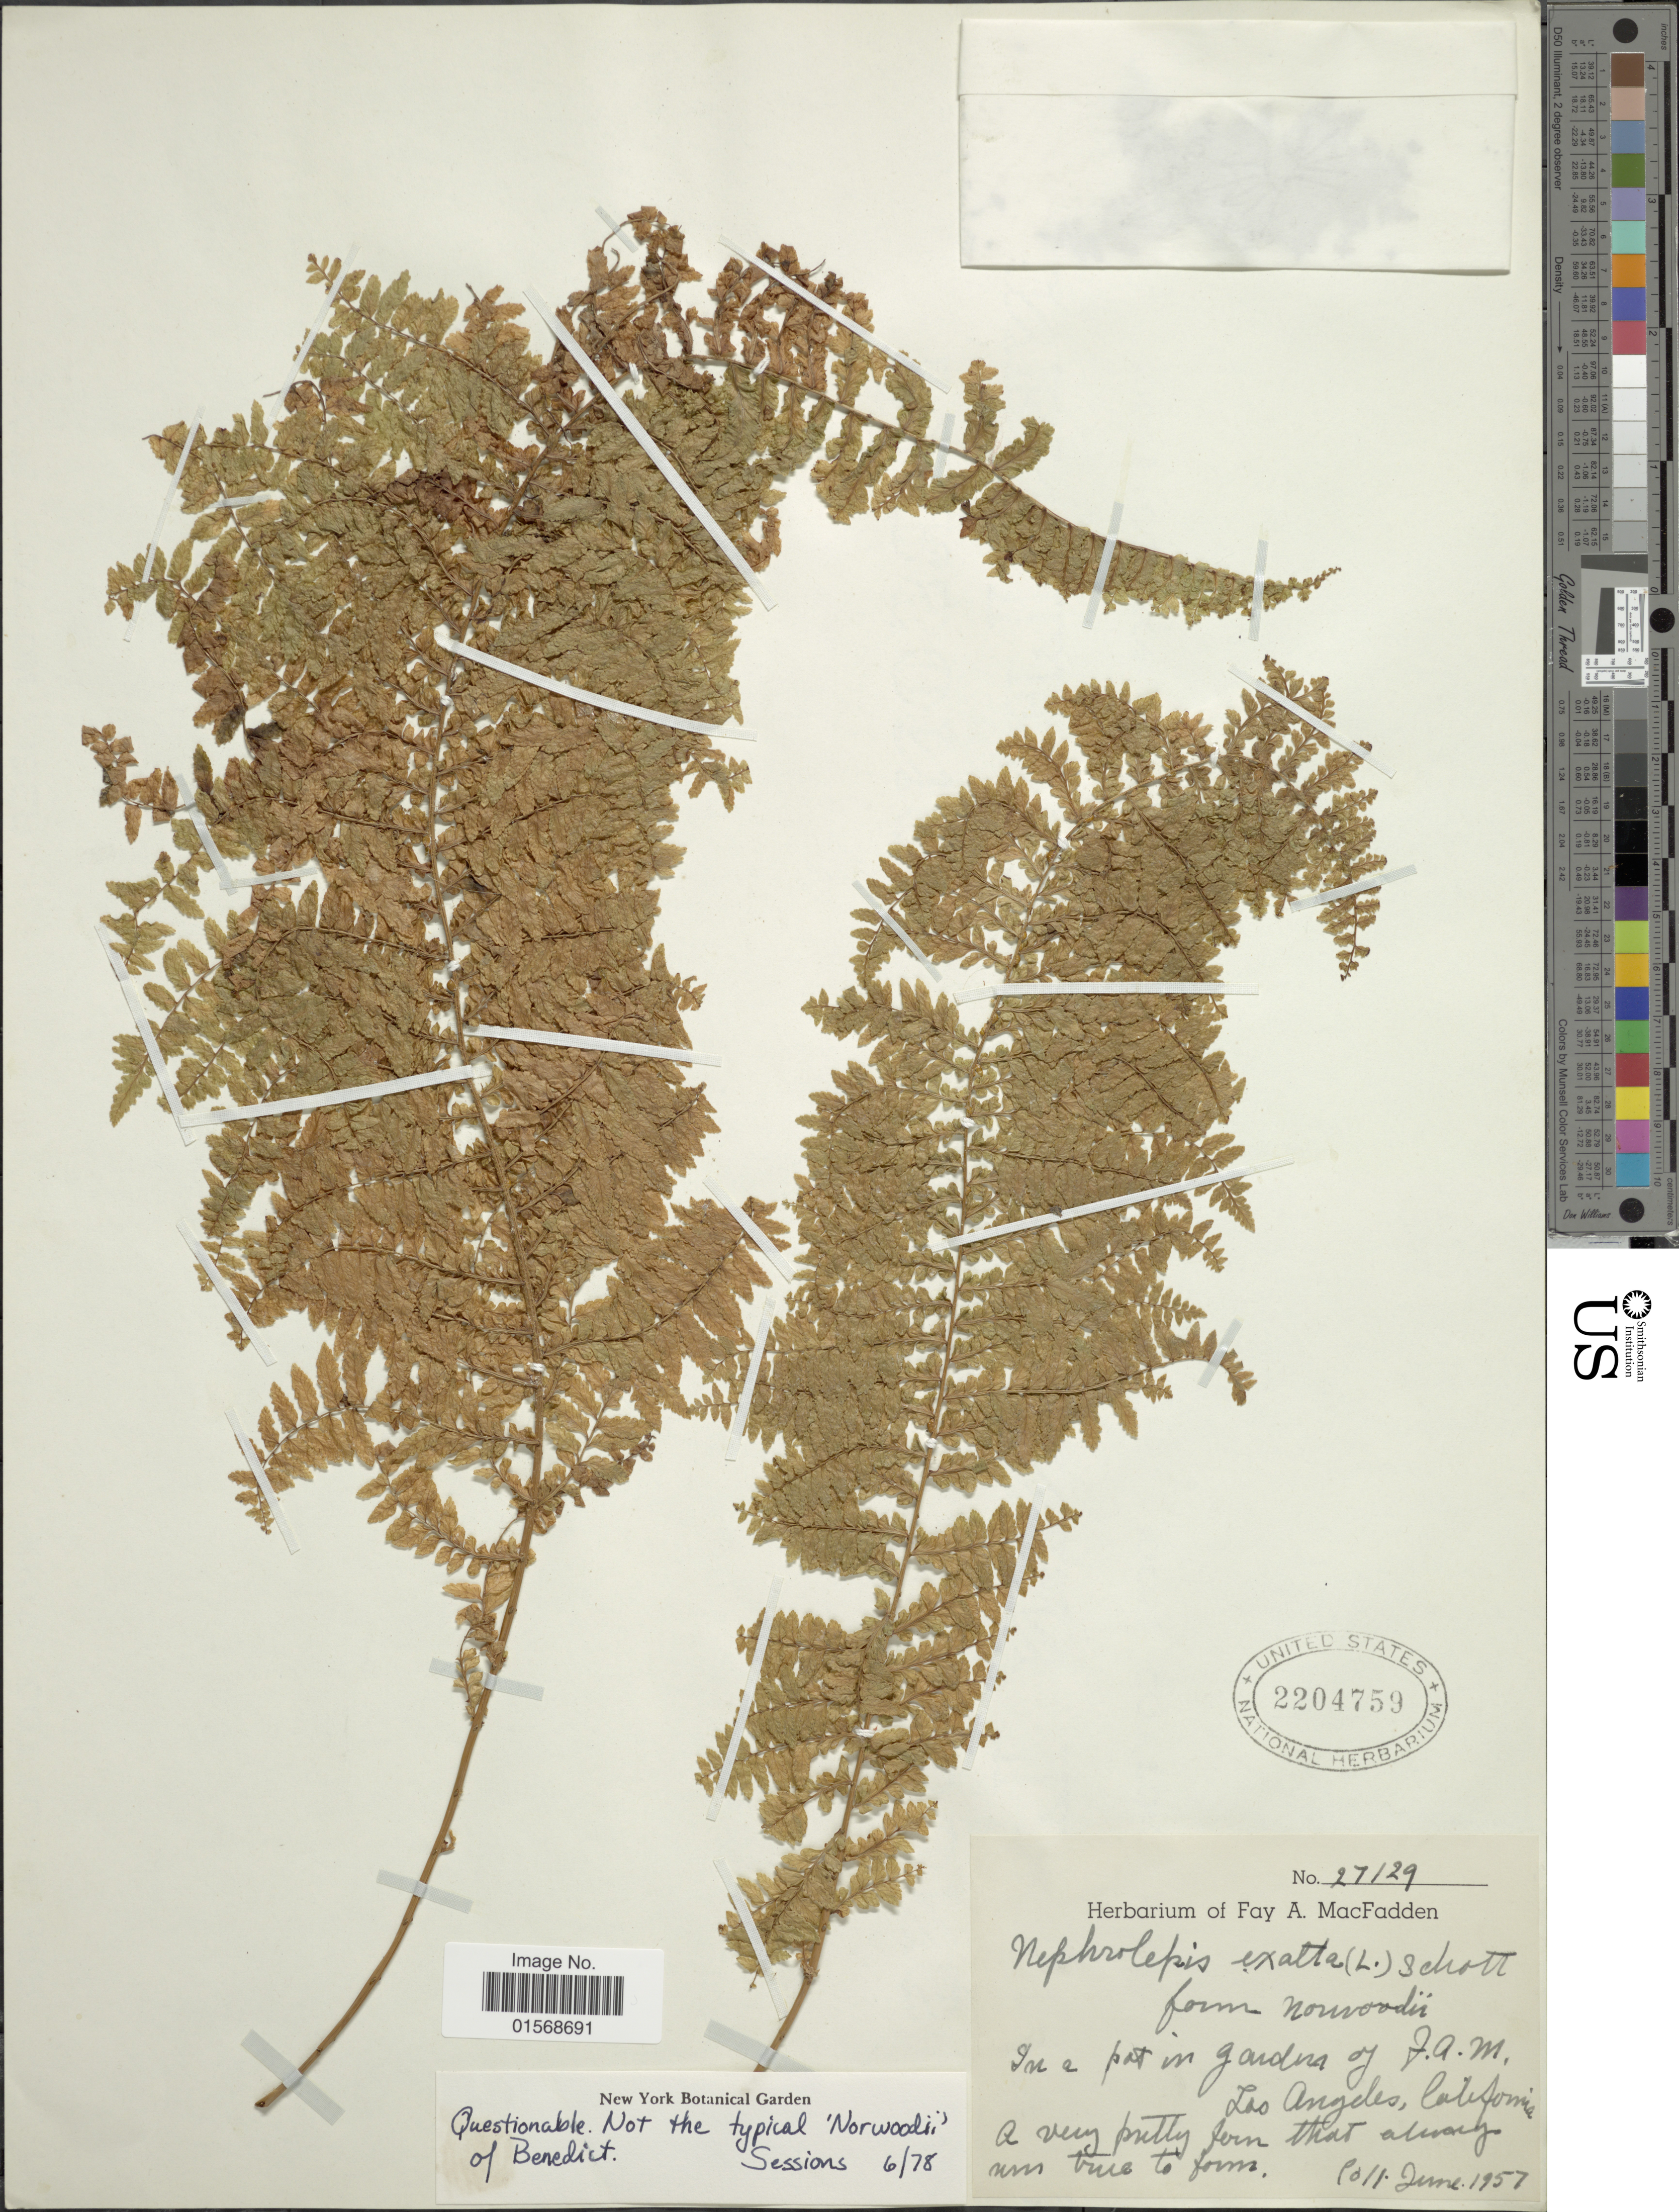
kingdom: Plantae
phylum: Tracheophyta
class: Polypodiopsida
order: Polypodiales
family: Nephrolepidaceae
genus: Nephrolepis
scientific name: Nephrolepis 'Norwood'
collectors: ex herb. Fay A. MacFadden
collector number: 27129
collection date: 1957-06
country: United States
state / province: California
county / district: Los Angeles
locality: In a pot in garden of F. A. M. Los Angeles, California.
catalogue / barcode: US 2204759